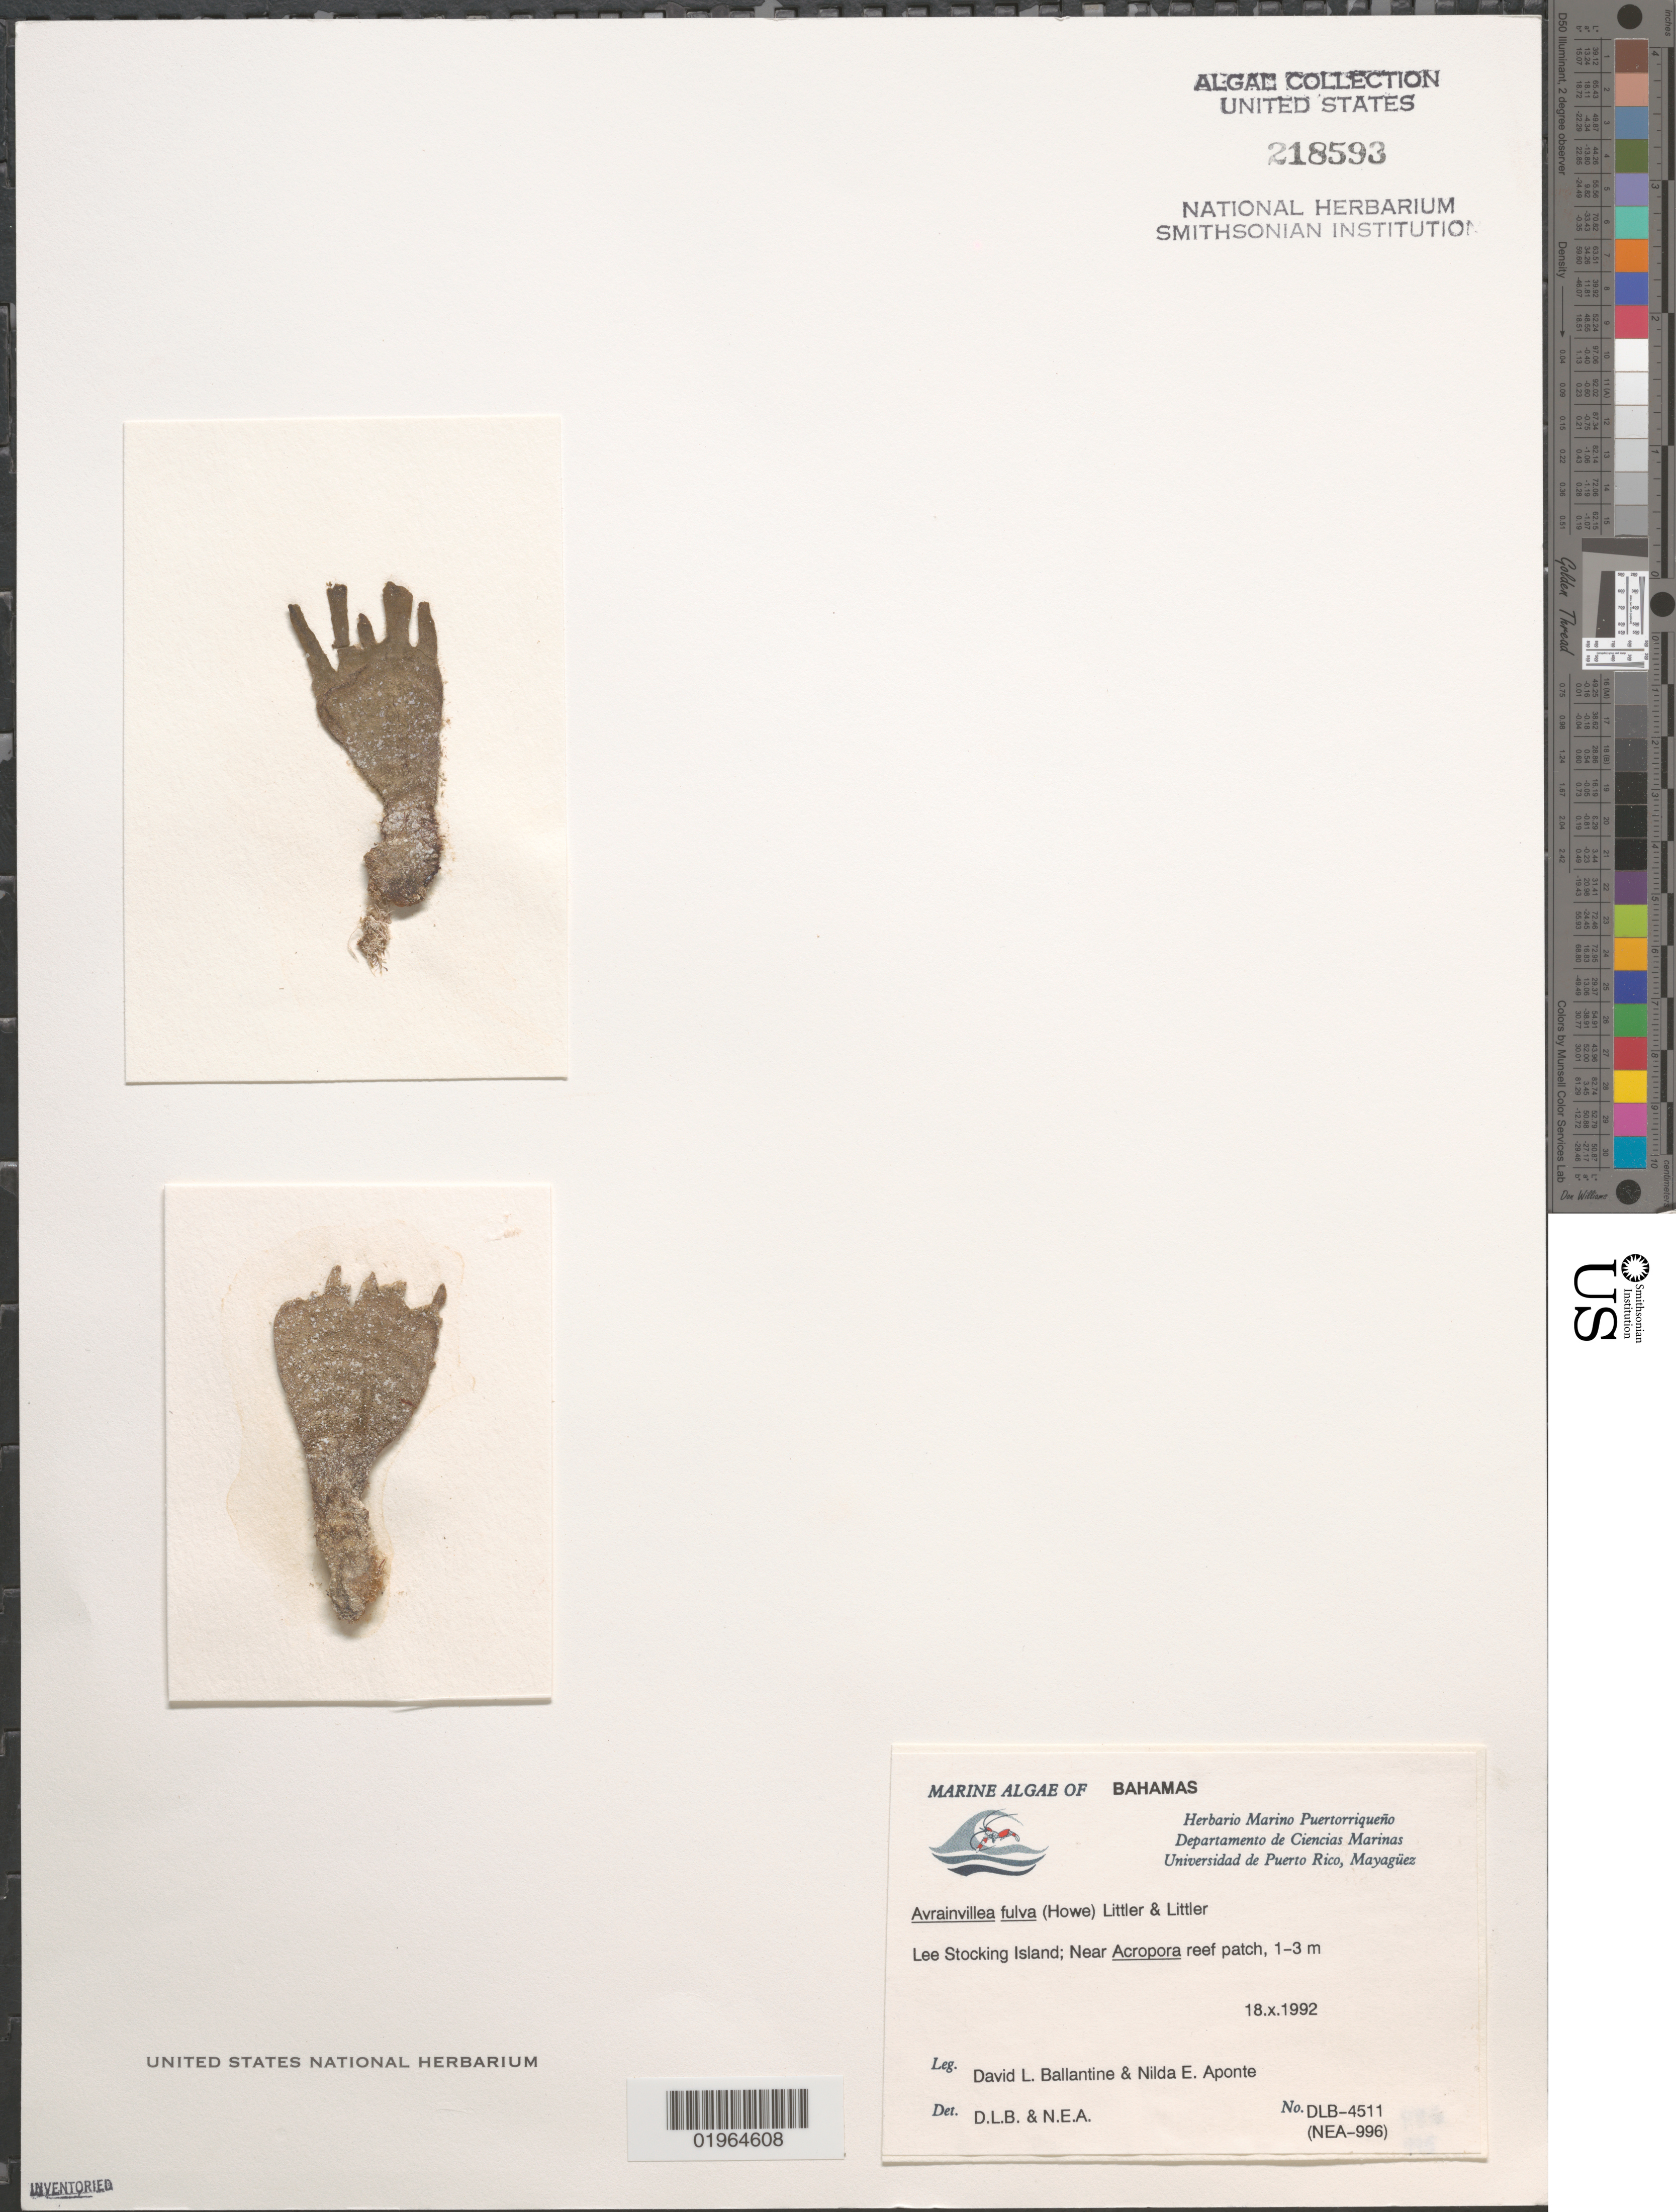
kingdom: Plantae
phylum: Chlorophyta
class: Ulvophyceae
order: Bryopsidales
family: Dichotomosiphonaceae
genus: Avrainvillea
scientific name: Avrainvillea fulva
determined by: Ballantine, D. L.; Aponte, N. E.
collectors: D.L. Ballantine & N. E. Aponte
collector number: DLB 4511, NEA 996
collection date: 1992-10-18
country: Bahamas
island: Lee Stocking Island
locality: Near Acropora reef patch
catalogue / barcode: US 218593